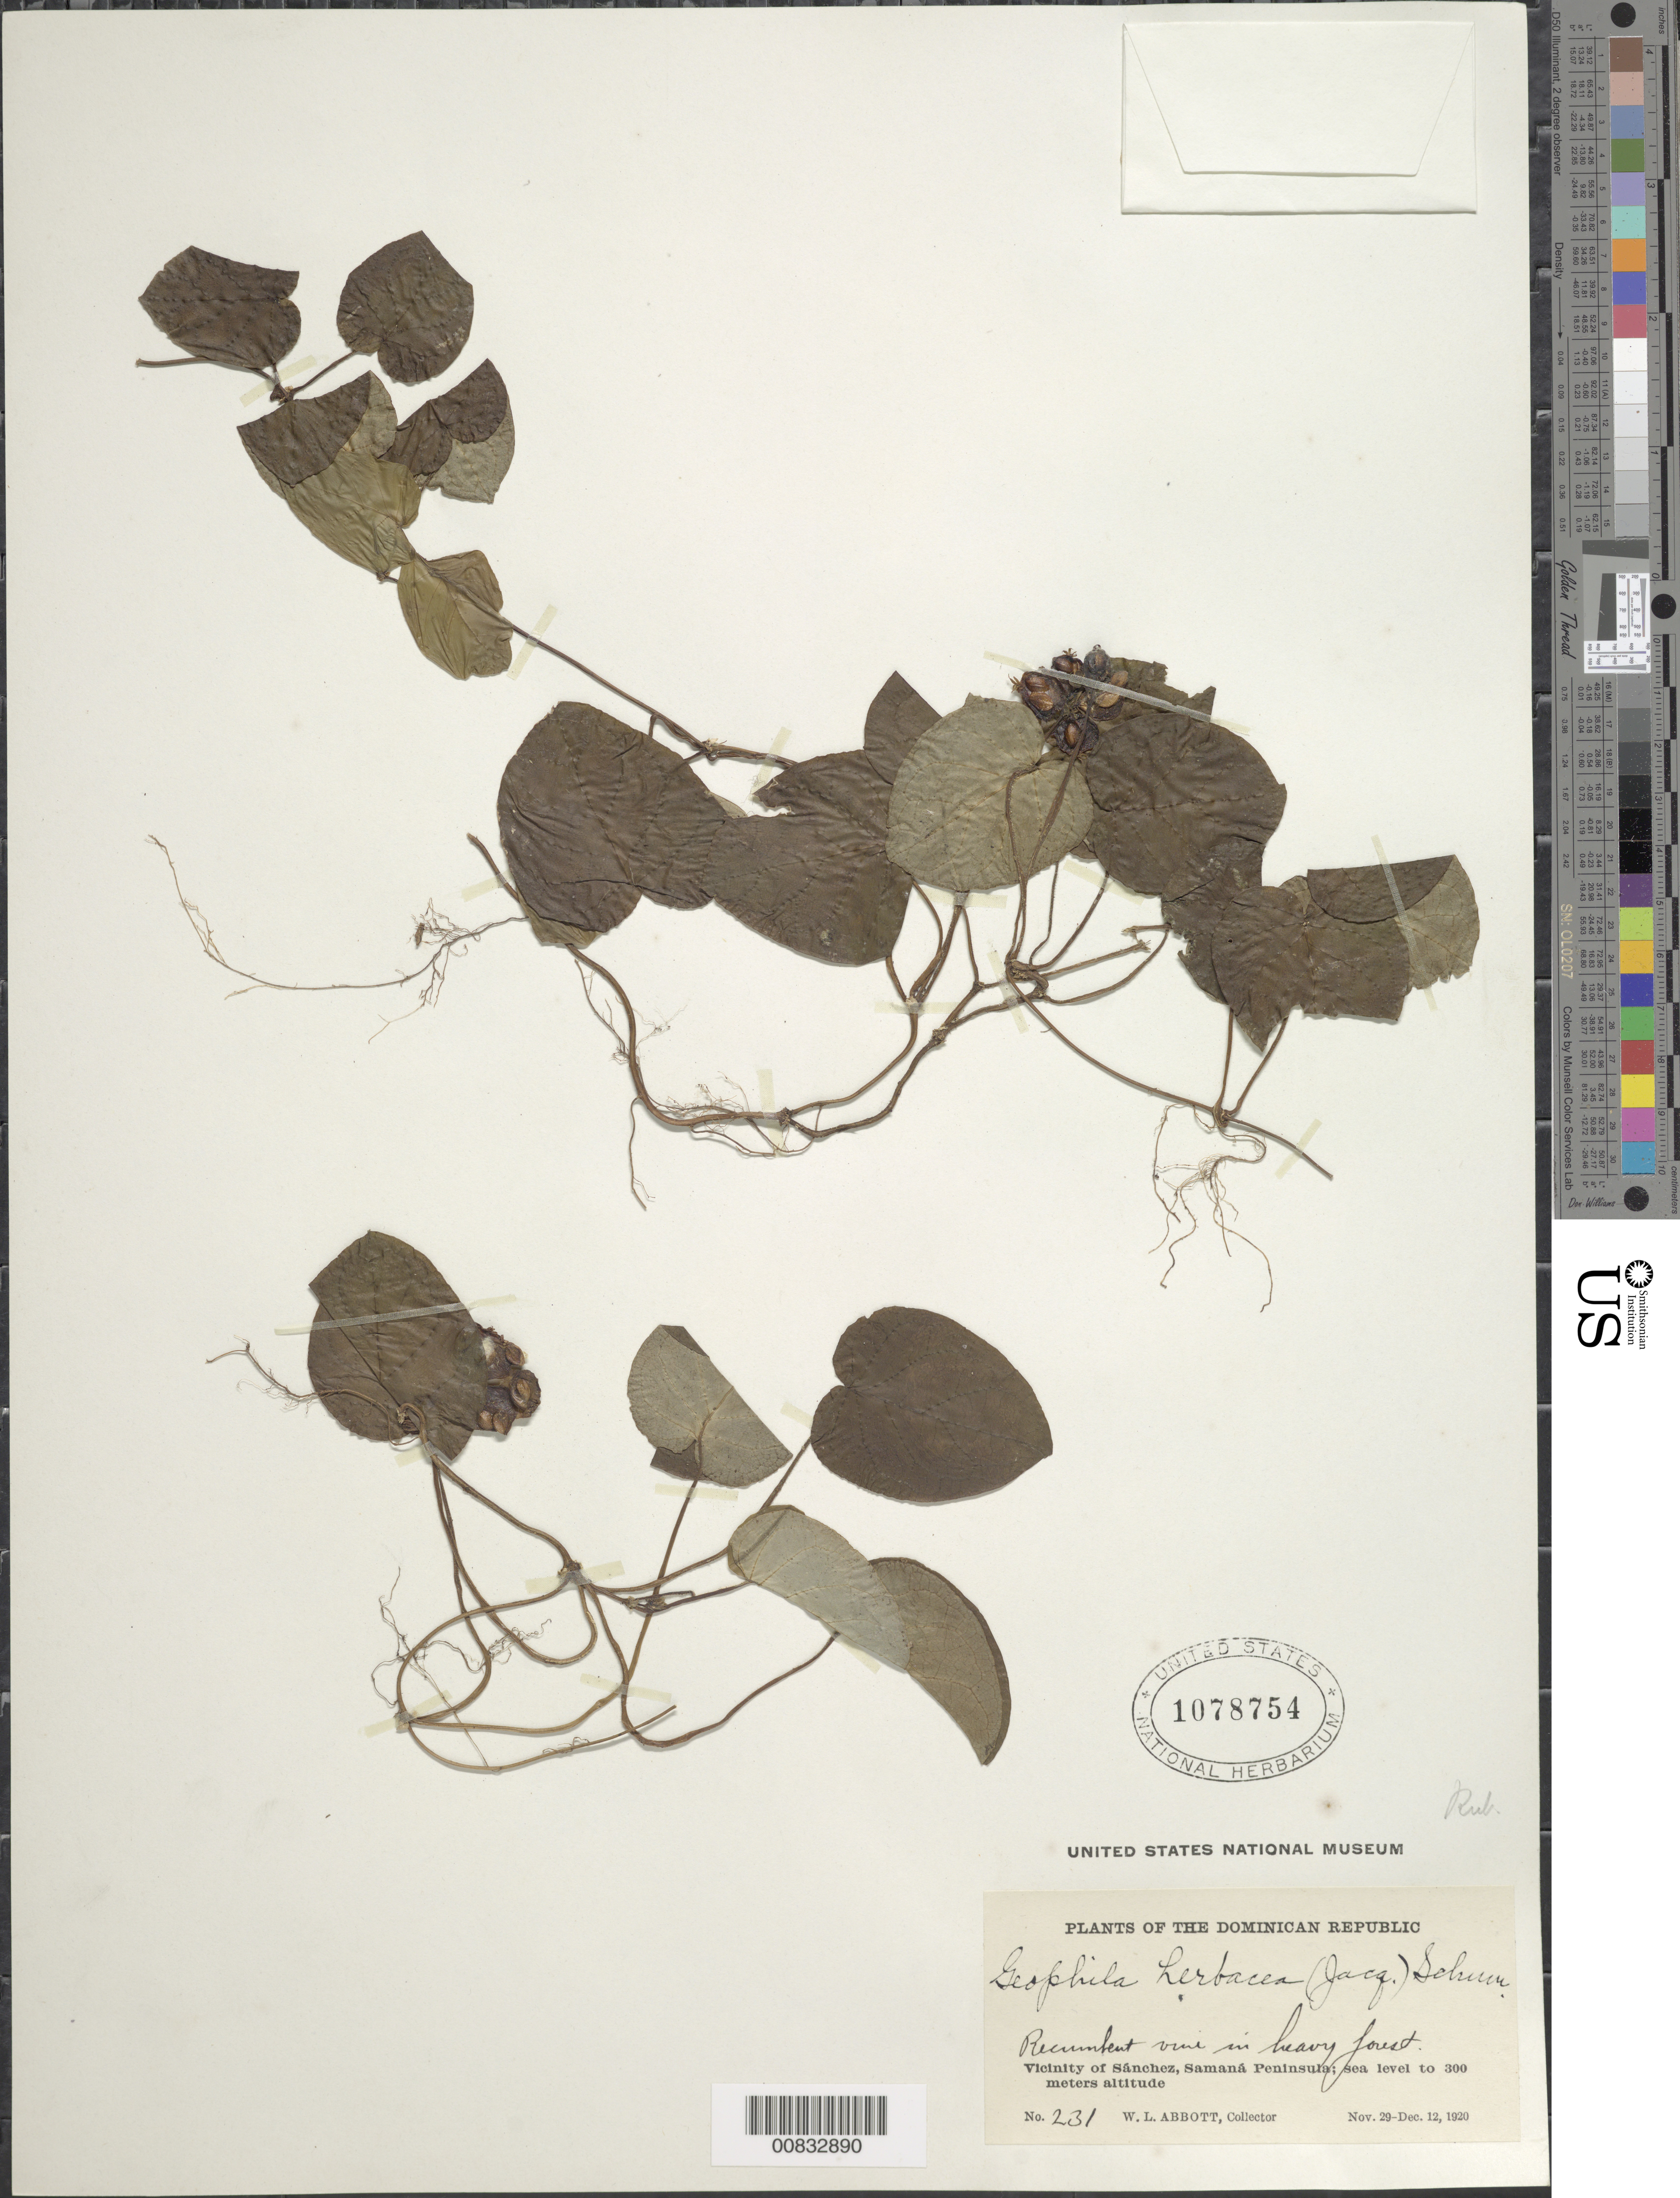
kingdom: Plantae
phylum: Tracheophyta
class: Magnoliopsida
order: Gentianales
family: Rubiaceae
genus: Geophila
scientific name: Geophila repens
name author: (L.) I.M. Johnst.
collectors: W. L. Abbott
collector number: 231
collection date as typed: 29 Nov 1920 to 12 Dec 1920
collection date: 1920-11-29/1920-12-12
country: Dominican Republic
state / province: Samana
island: Hispaniola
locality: Vicinity of Sánchez, Samaná Peninsula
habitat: In heavy forest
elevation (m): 0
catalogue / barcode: US 1078754